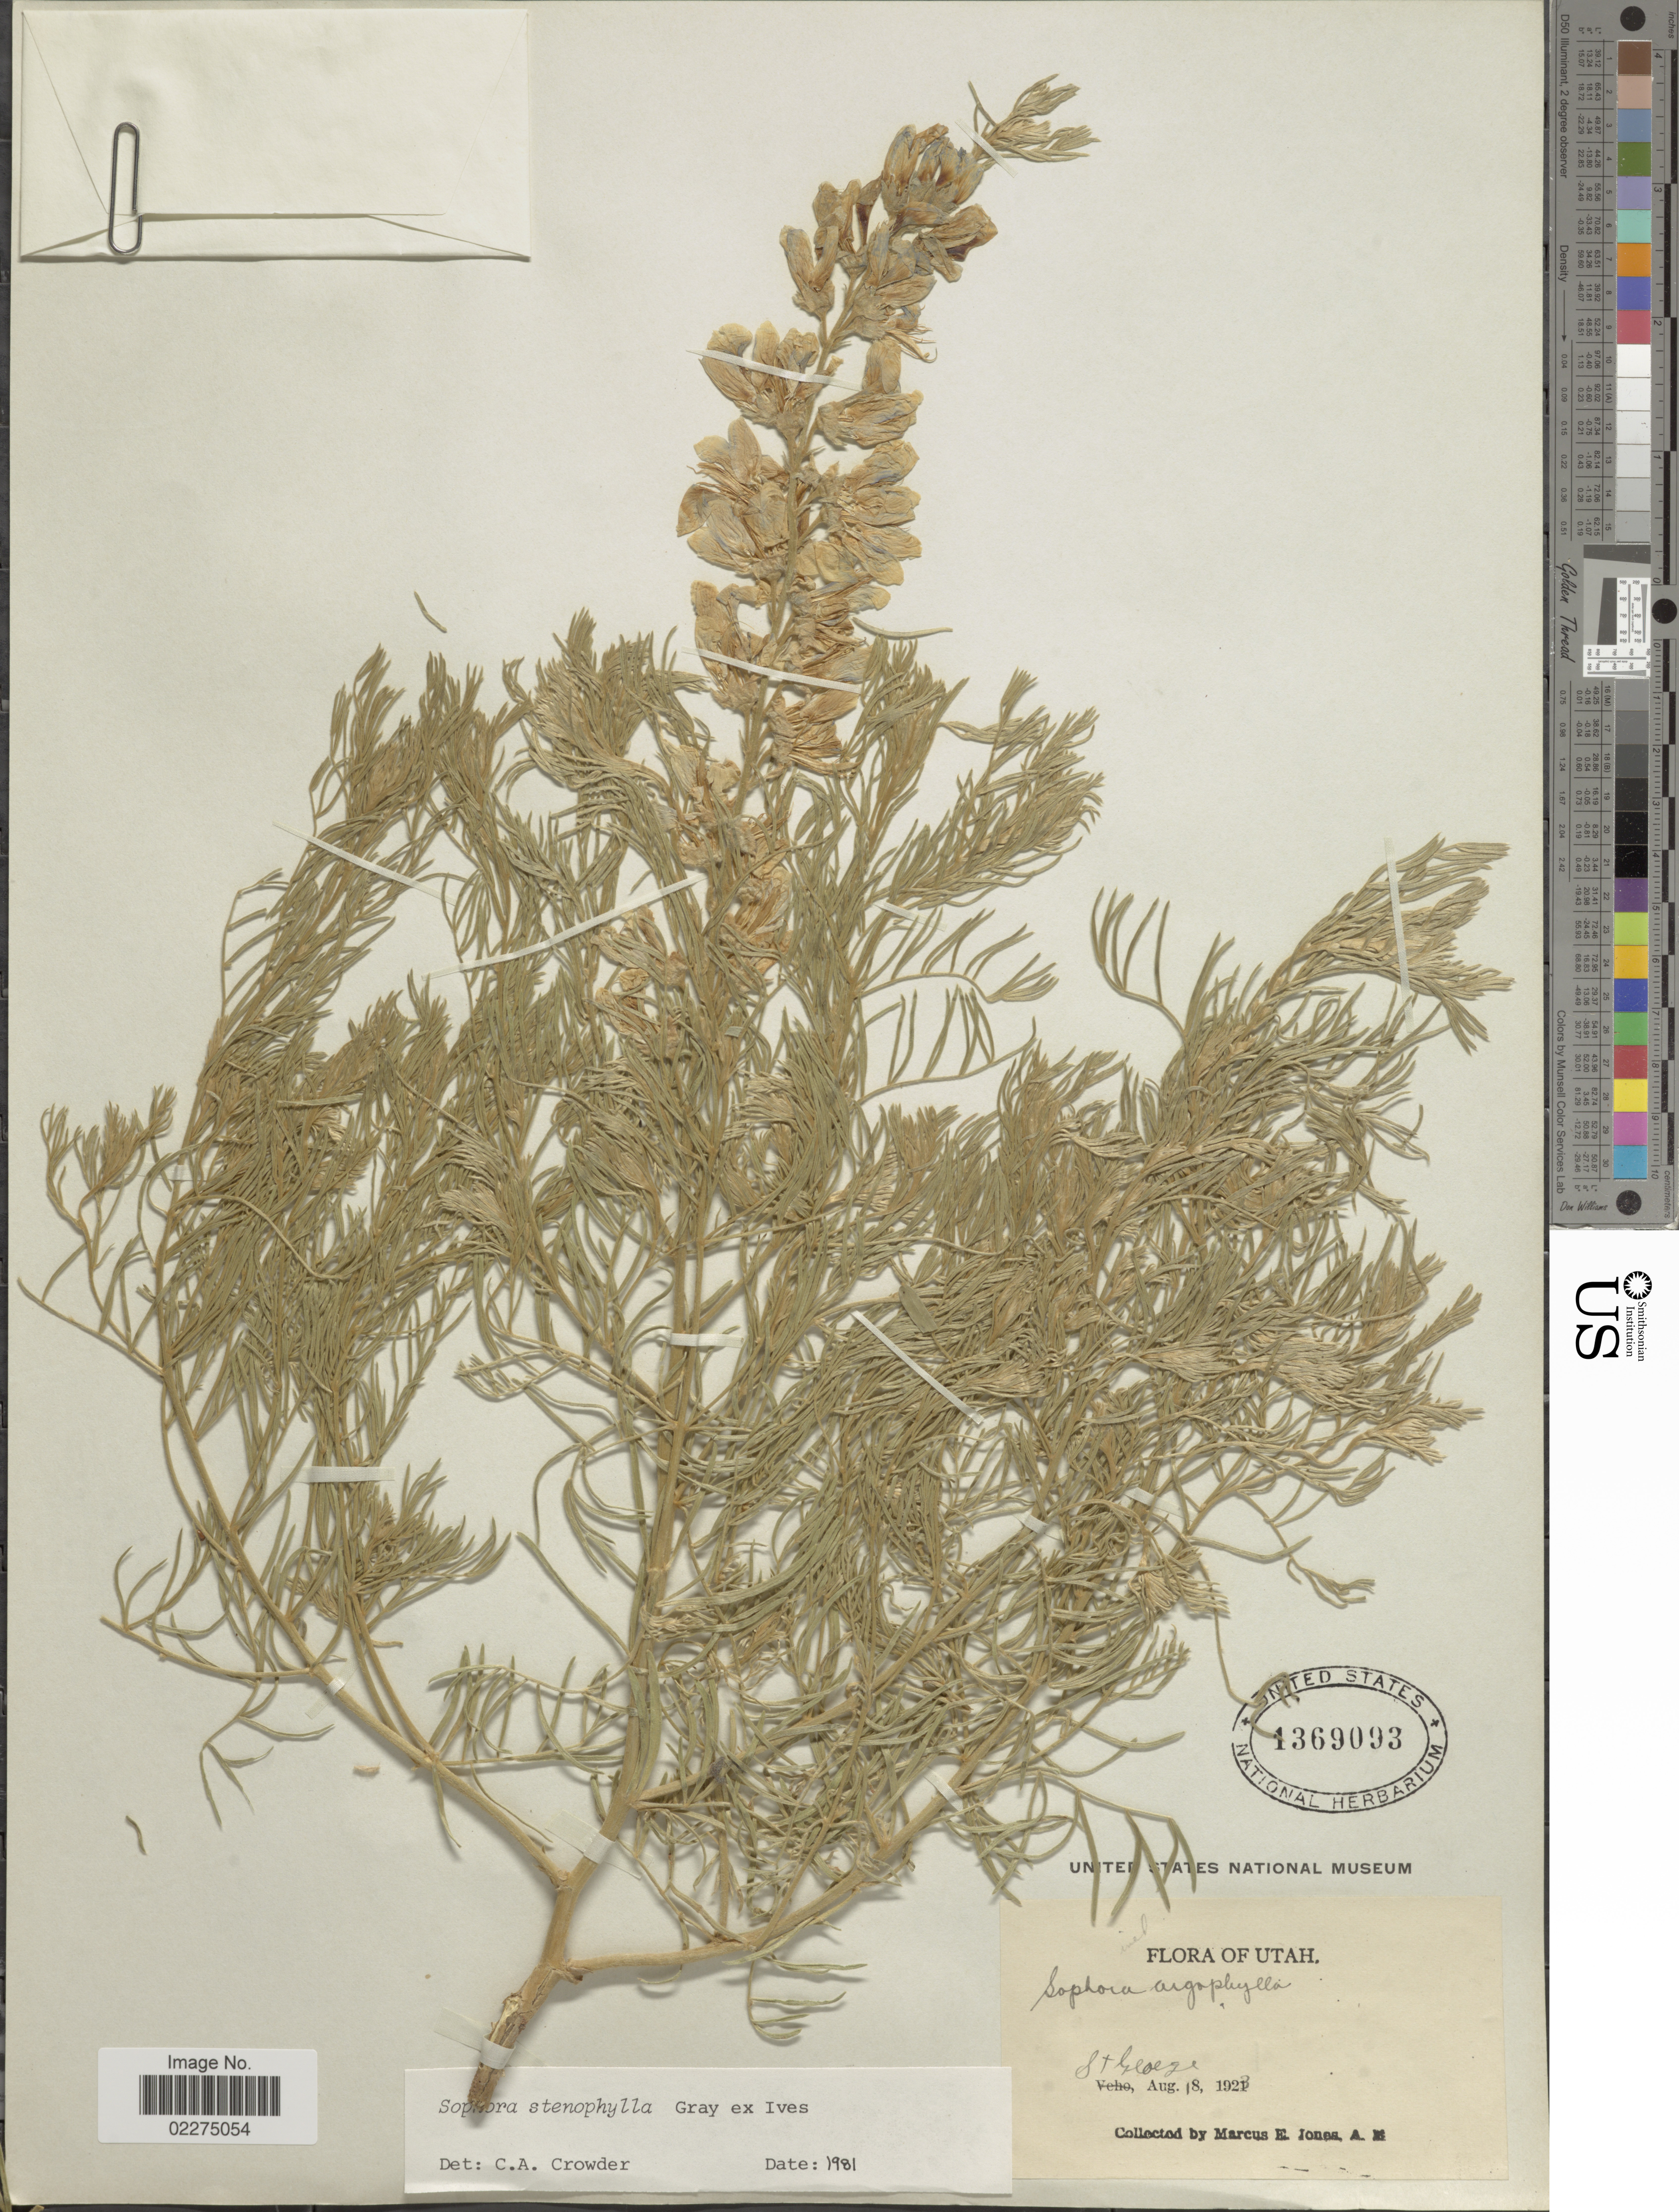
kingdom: Plantae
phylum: Tracheophyta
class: Magnoliopsida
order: Fabales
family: Fabaceae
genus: Sophora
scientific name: Sophora stenophylla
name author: A. Gray in Ives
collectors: M. E. Jones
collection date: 1923-08-18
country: United States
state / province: Utah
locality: St George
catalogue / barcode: US 1369093